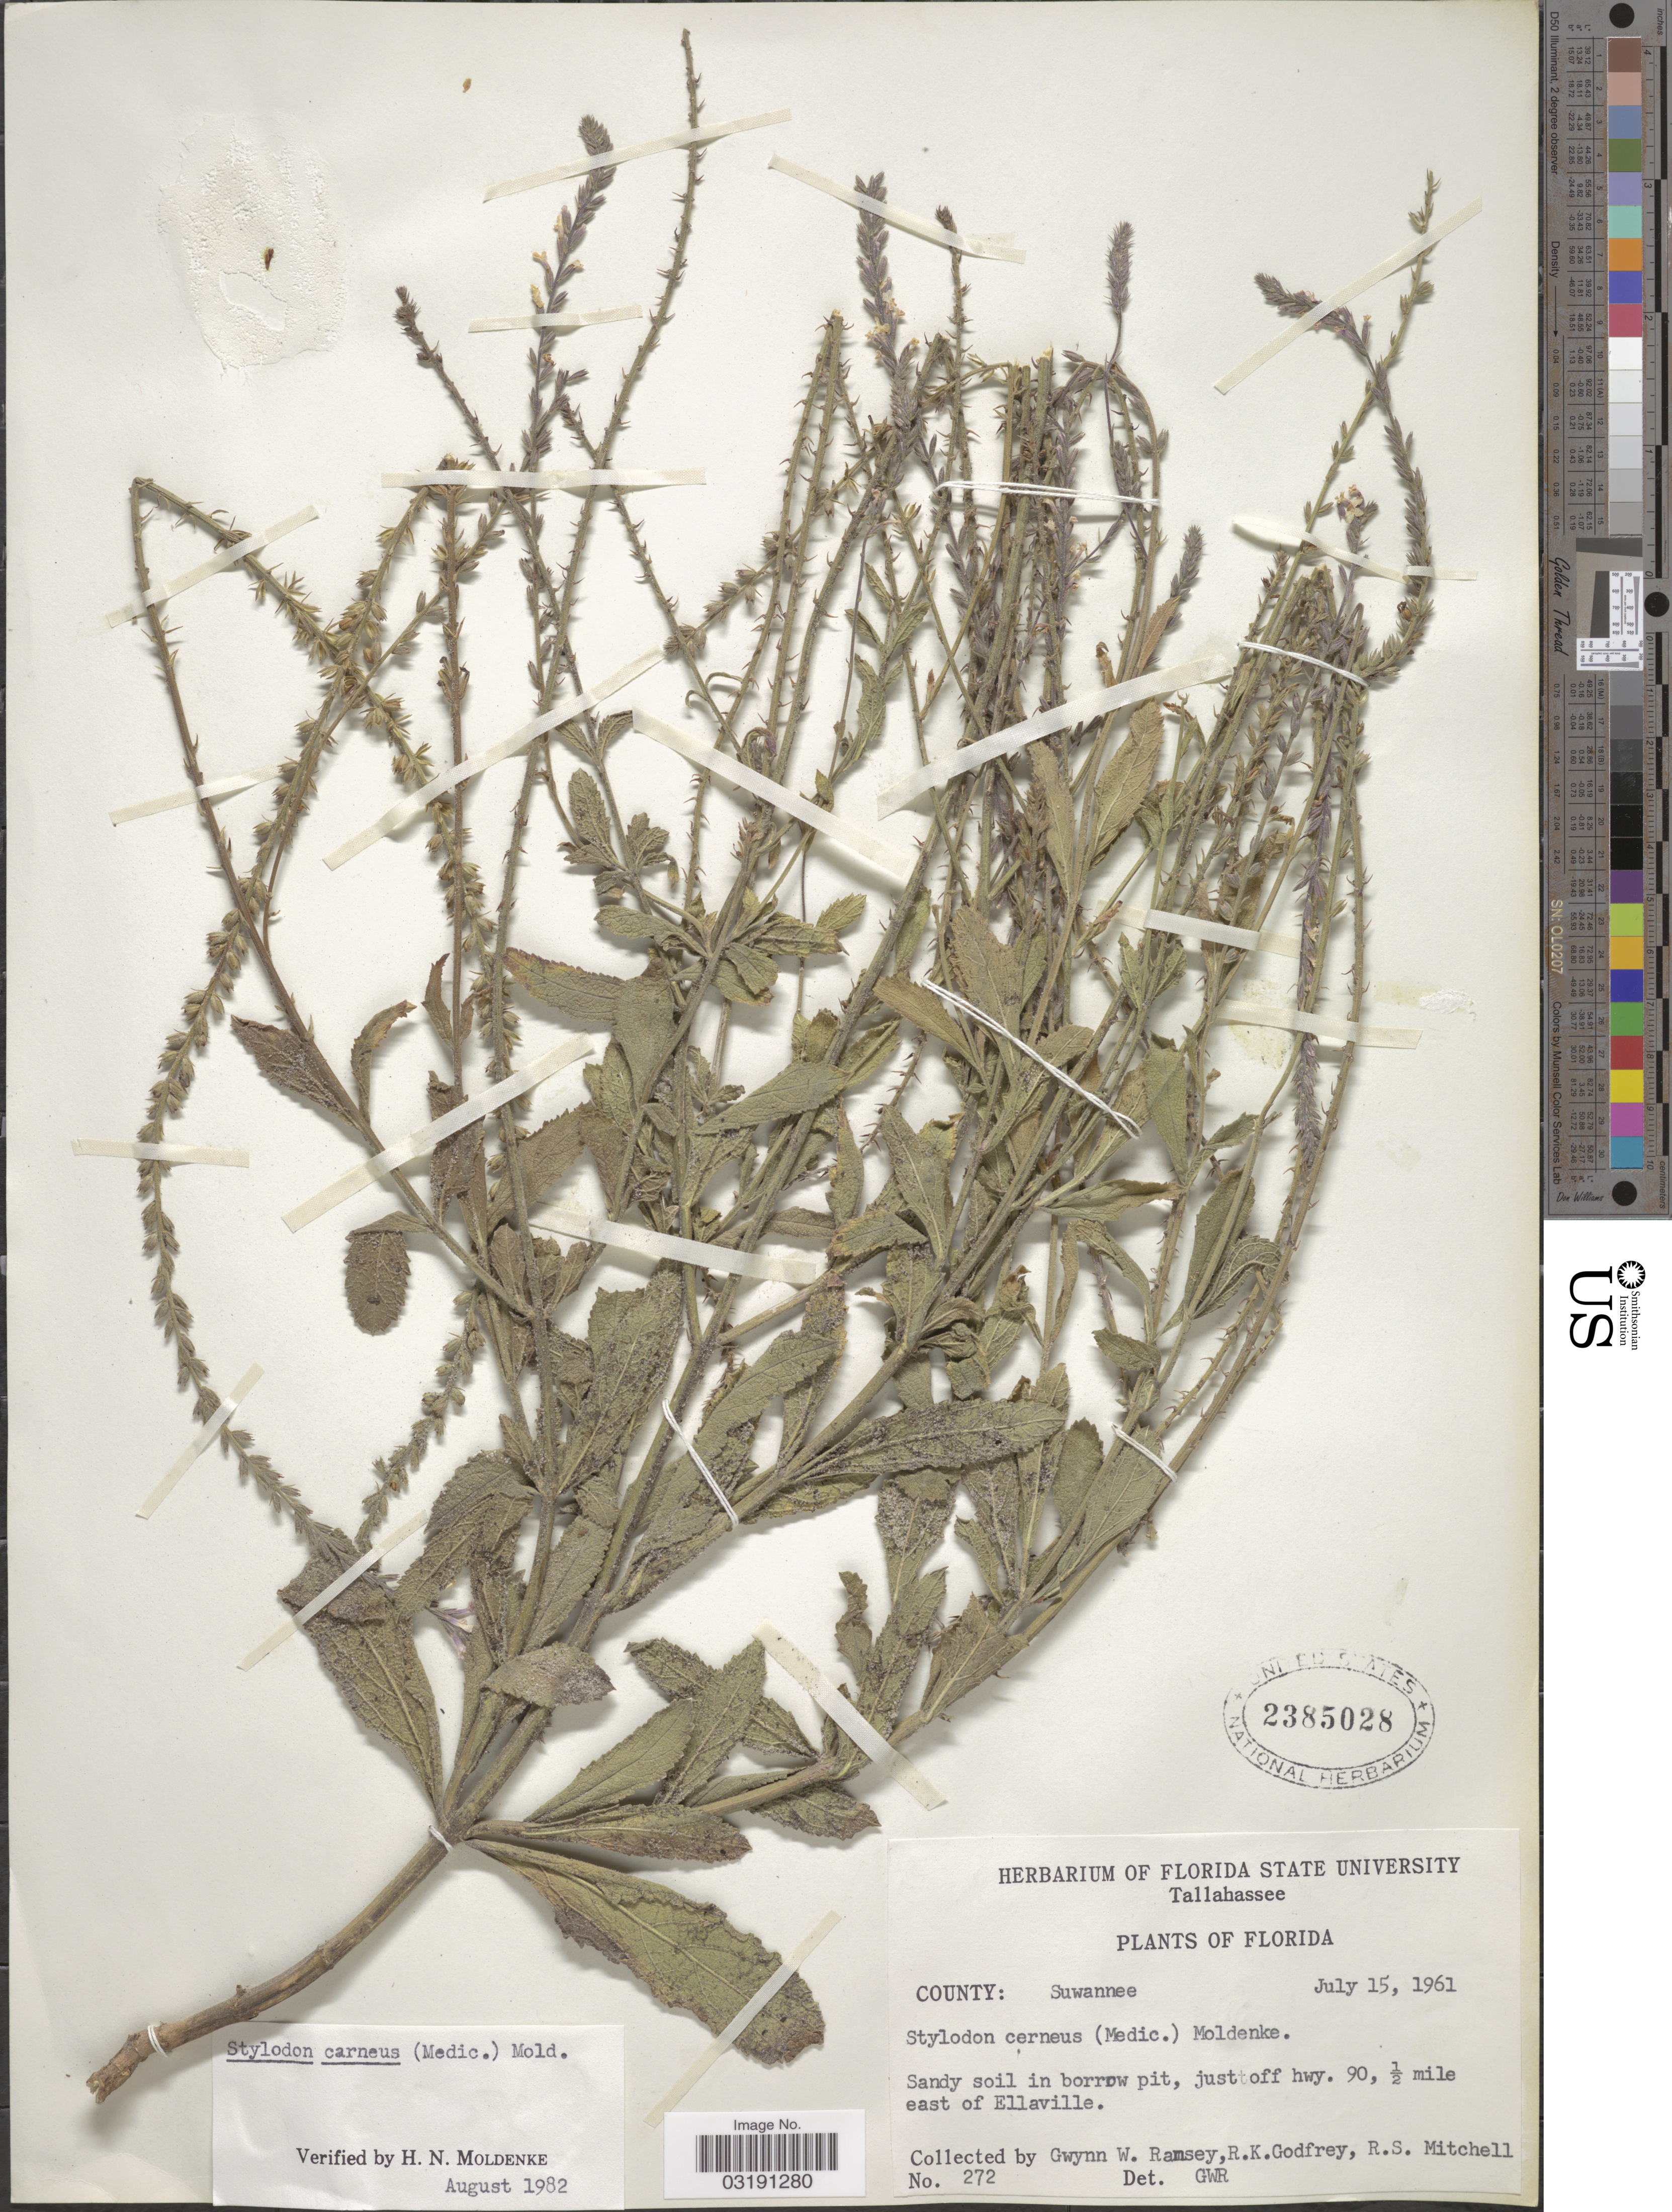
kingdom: Plantae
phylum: Tracheophyta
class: Magnoliopsida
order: Lamiales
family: Verbenaceae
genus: Verbena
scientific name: Verbena carnea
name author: Medik.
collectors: G. Ramsey, R. K. Godfrey & R. S. Mitchell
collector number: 272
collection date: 1961-07-15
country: United States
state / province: Florida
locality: Tallahassee [unsure placement] County: Suwannee. Just off hwy. 90, ½ mile east of Ellaville.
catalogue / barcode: US 2385028